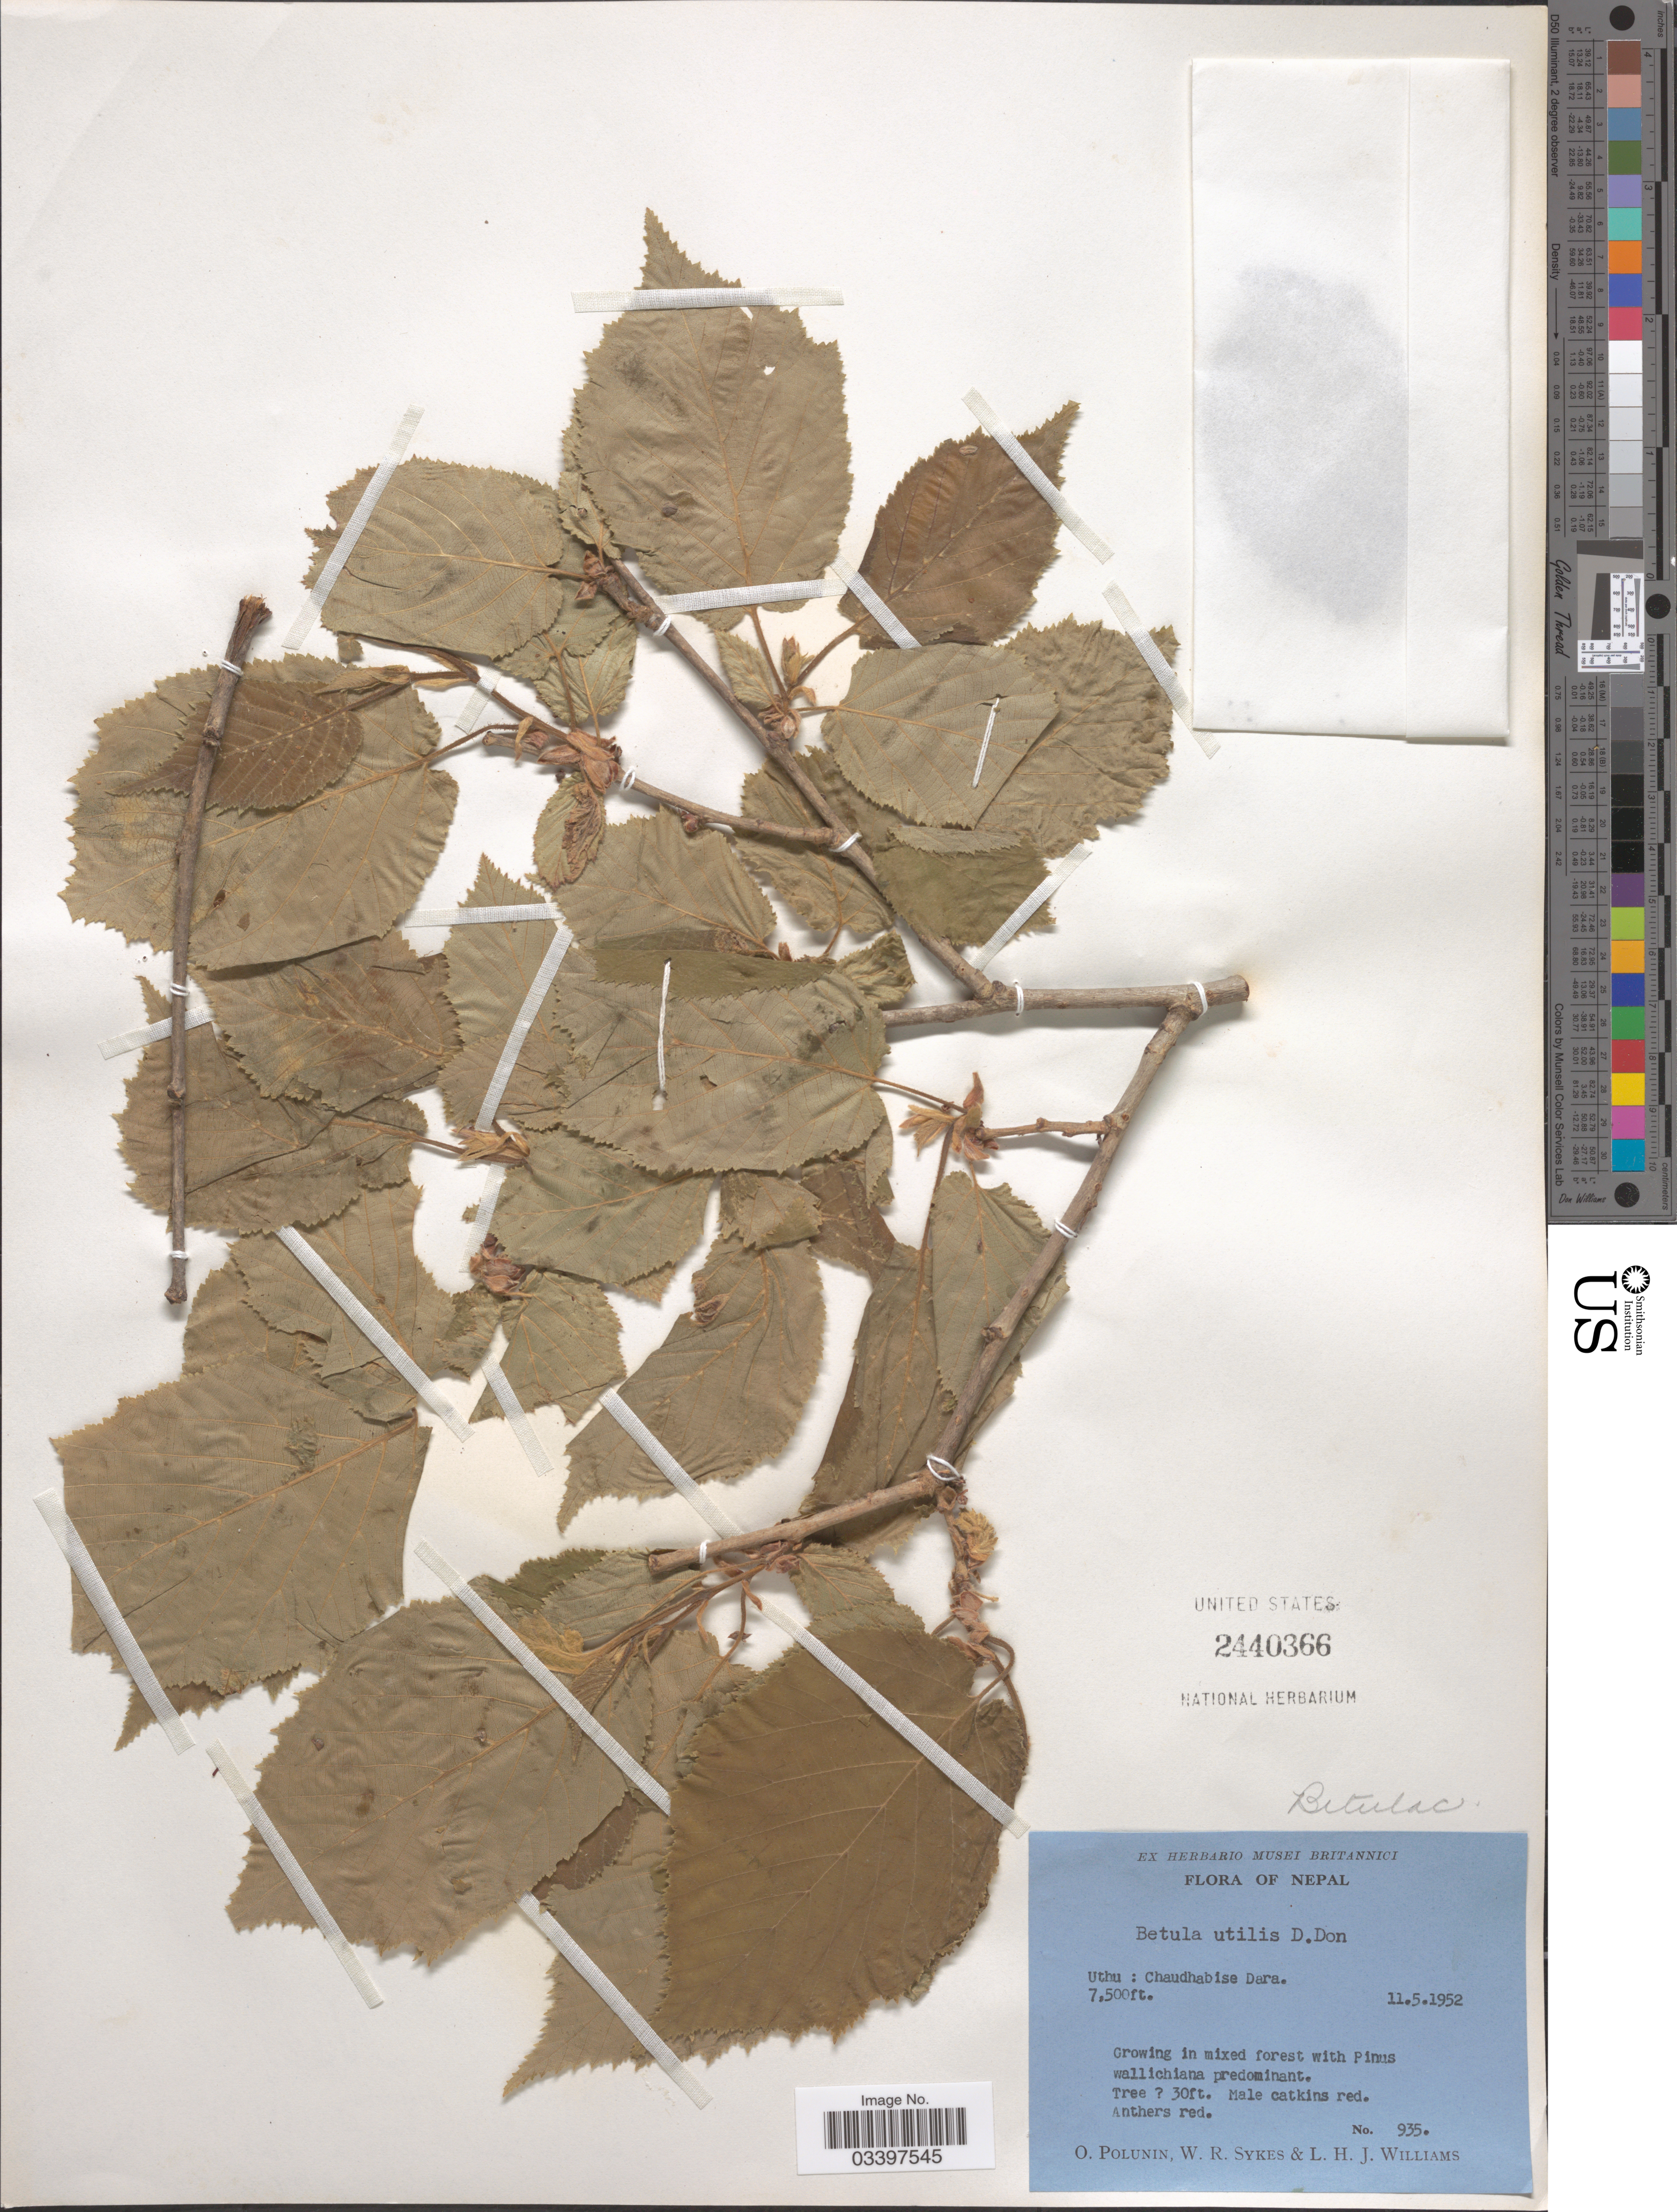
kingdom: Plantae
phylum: Tracheophyta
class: Magnoliopsida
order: Fagales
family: Betulaceae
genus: Betula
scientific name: Betula utilis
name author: D. Don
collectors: O. V. Polunin, W. R. Sykes & L. H. J. Williams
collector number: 935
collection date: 1952-05-11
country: Nepal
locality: Uthu: Chaudhabise Dara.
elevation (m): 2286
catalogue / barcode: US 2440366